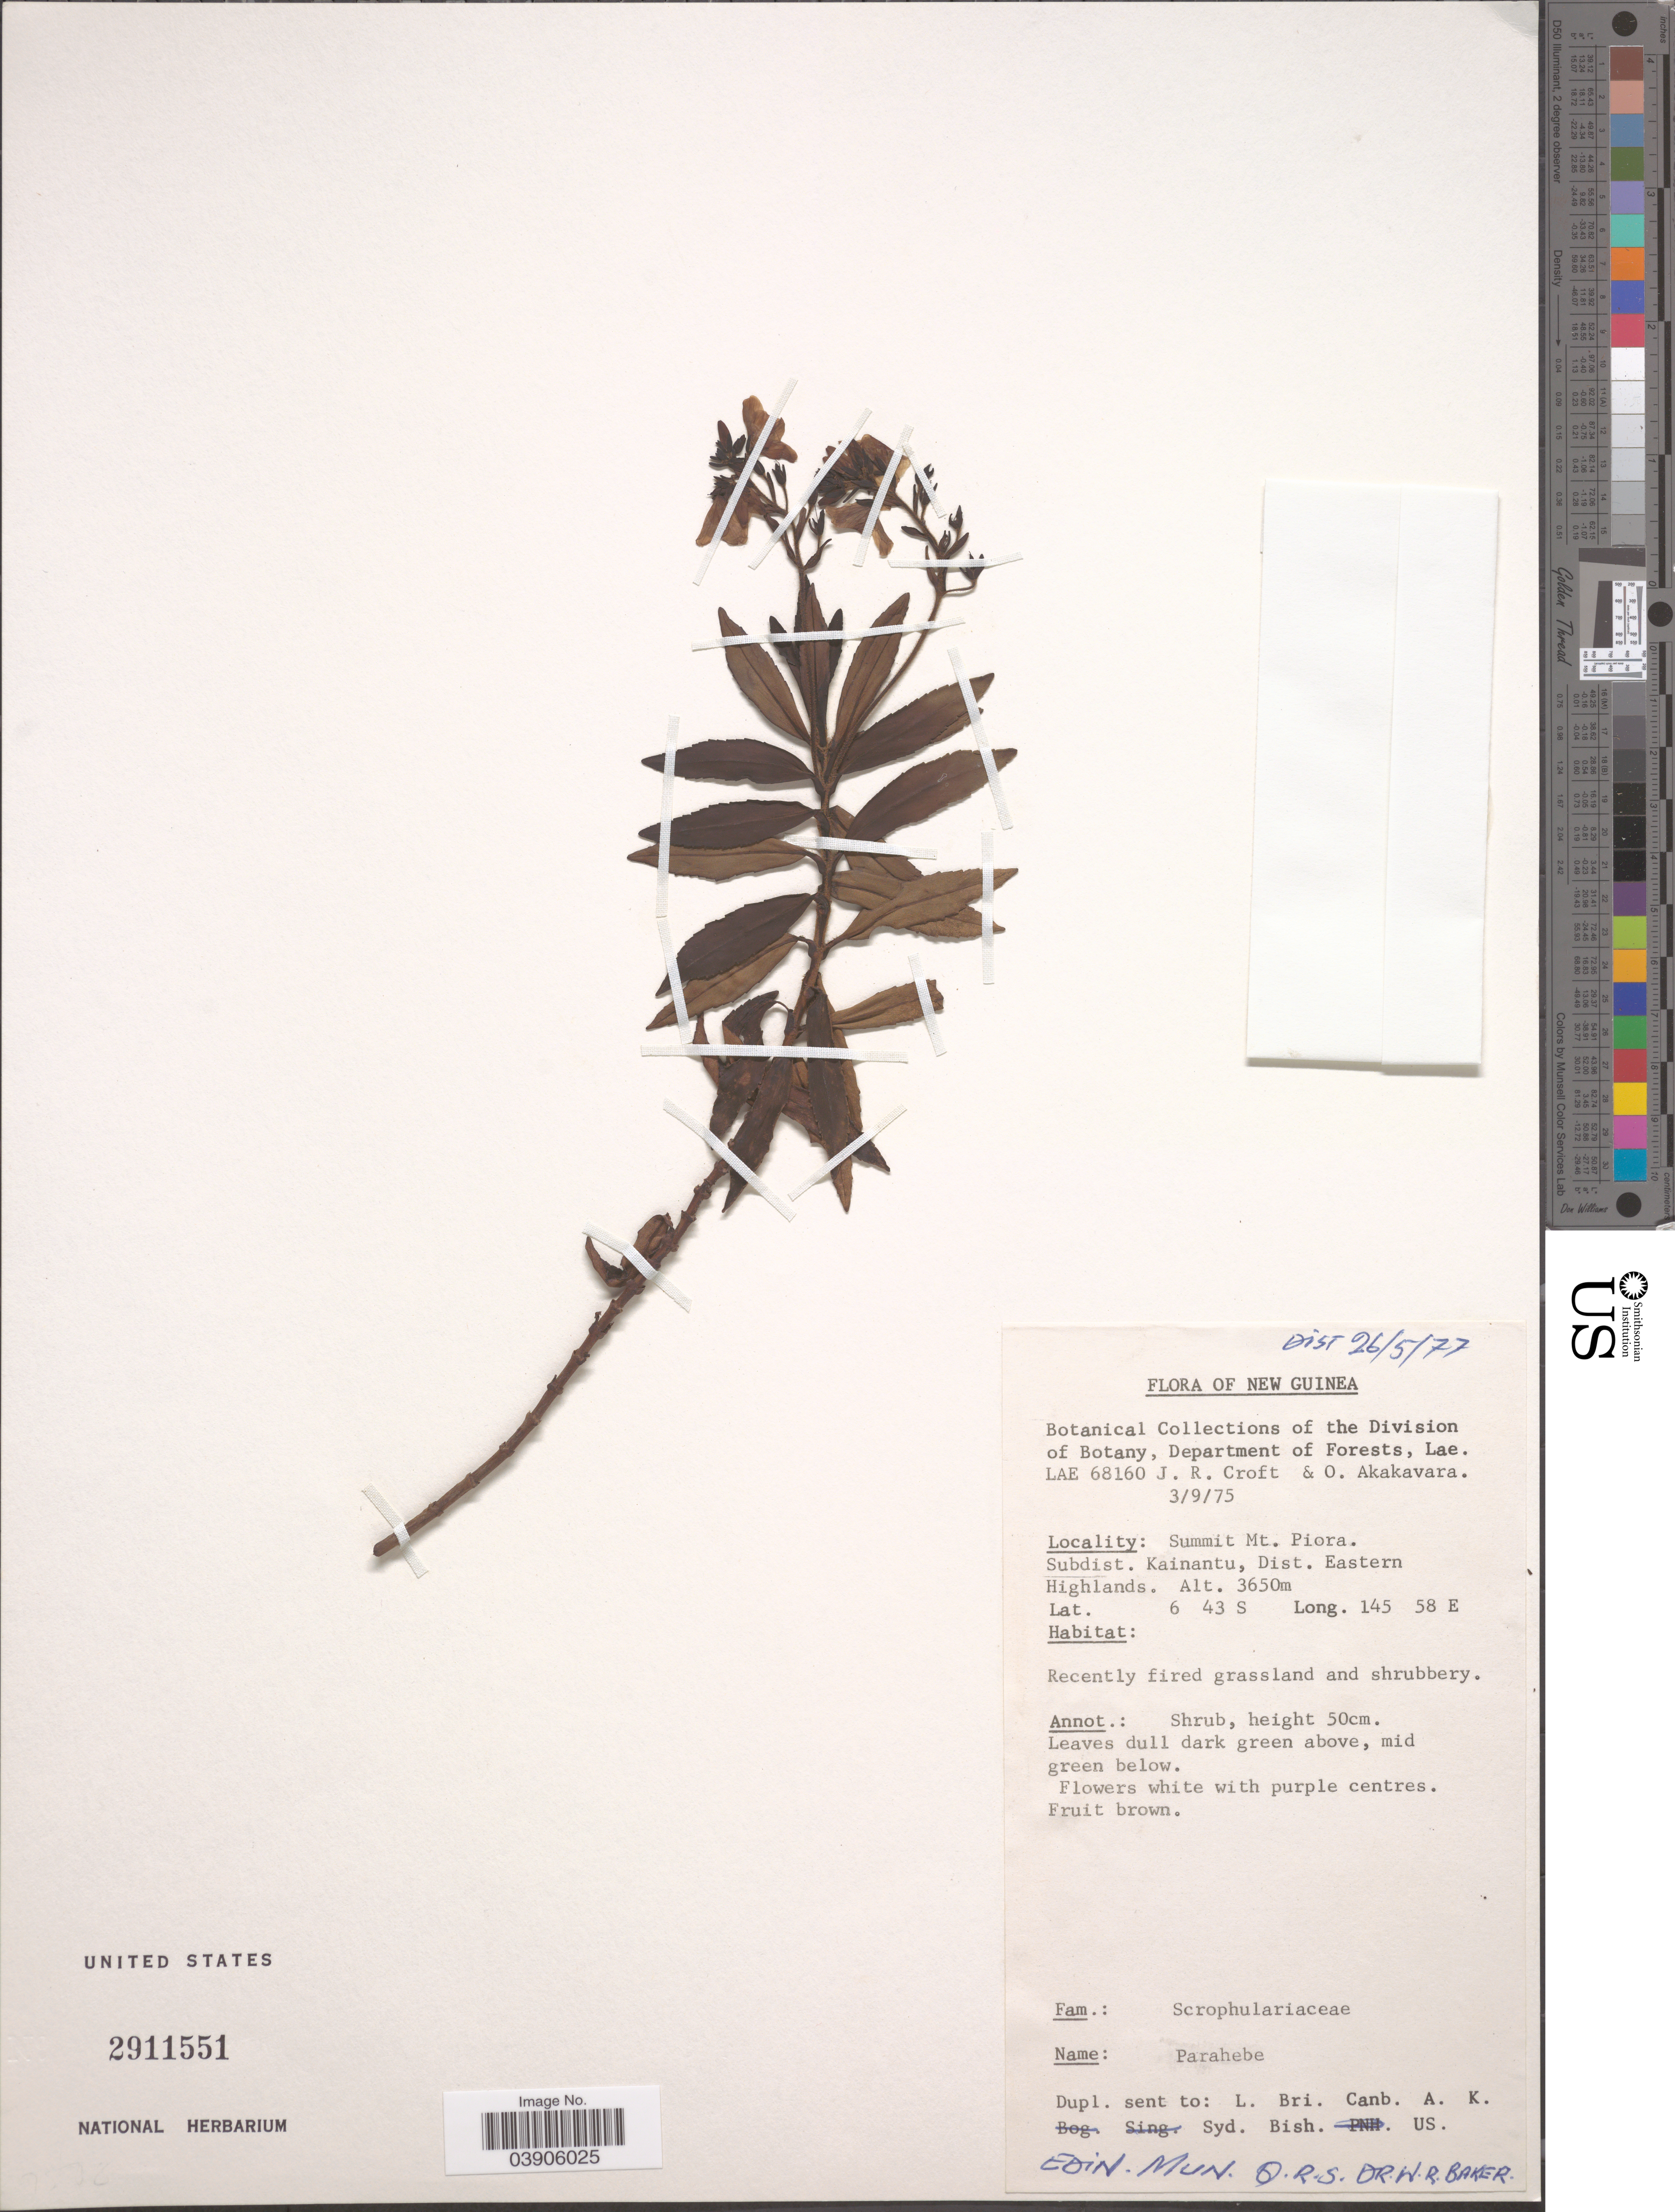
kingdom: Plantae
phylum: Tracheophyta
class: Magnoliopsida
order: Lamiales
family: Plantaginaceae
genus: Parahebe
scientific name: Parahebe sp.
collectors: J. R. Croft & O. Akakavara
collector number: LAE 68160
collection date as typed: Transcribed d/m/y: 3/9/75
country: Papua New Guinea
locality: New Guinea. Summit Mt. Piora. Subdist. Kainantu, Dist. Eastern Highlands.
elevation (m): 3650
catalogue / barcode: US 2911551